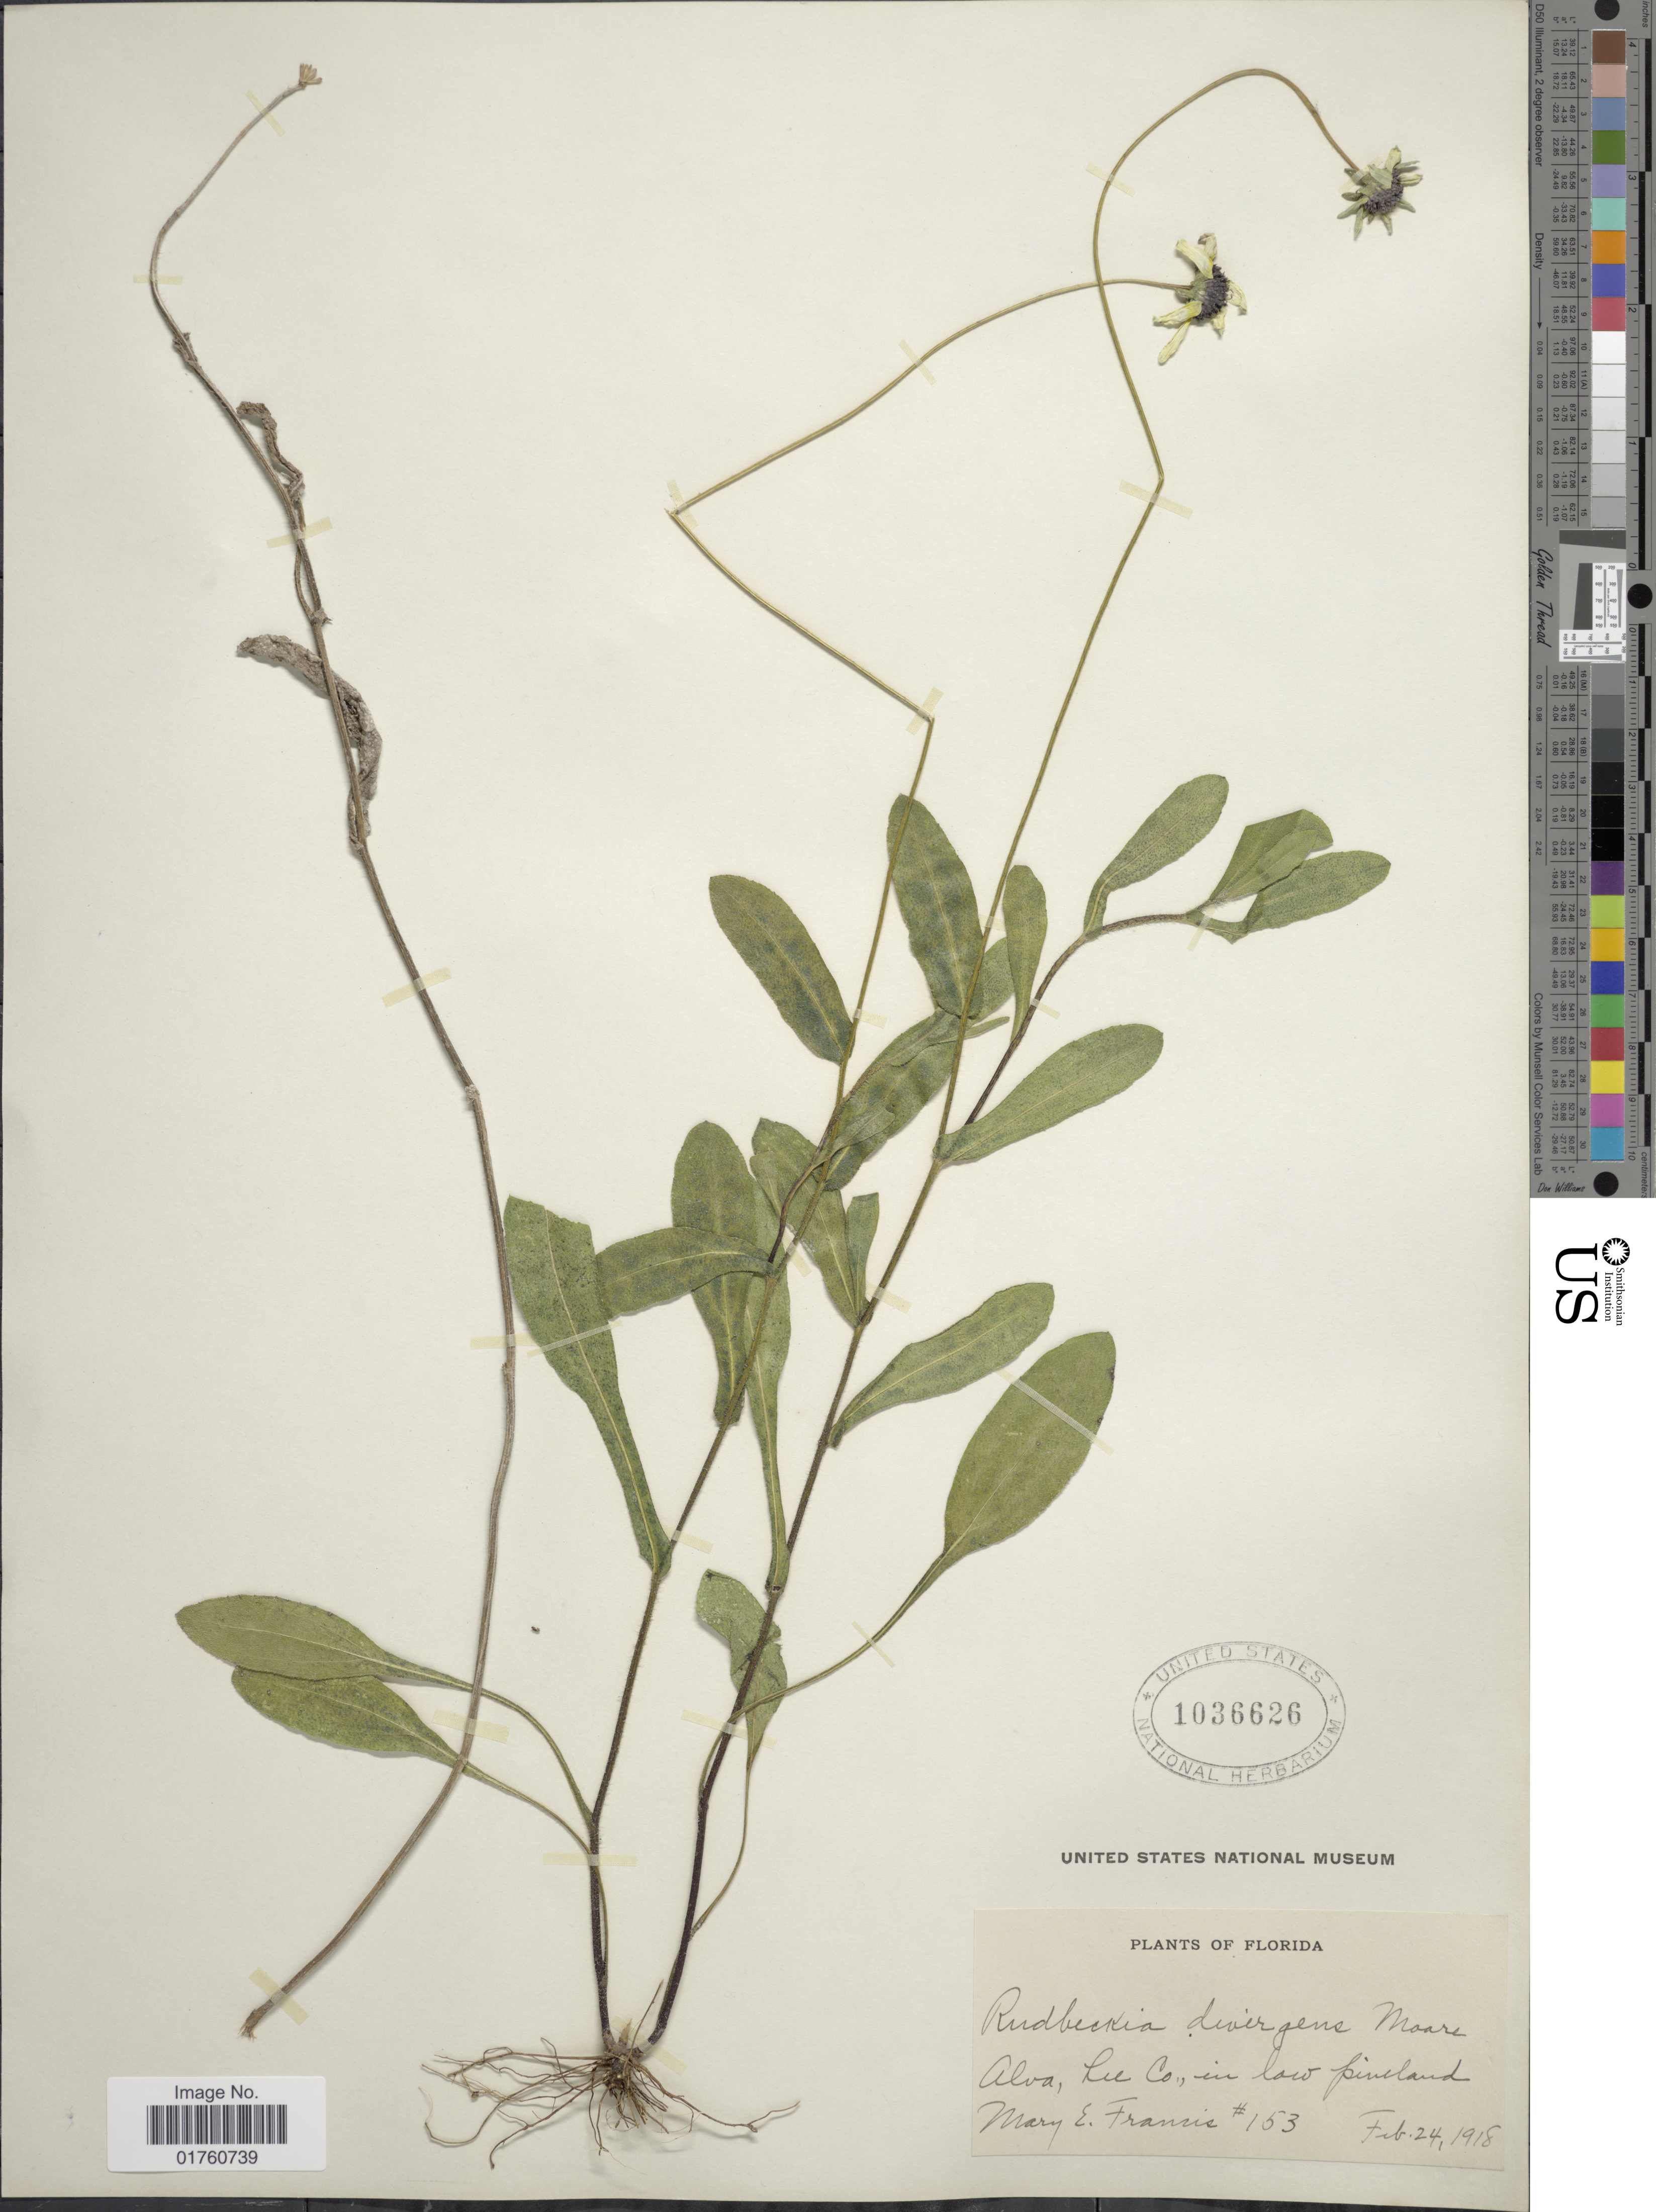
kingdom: Plantae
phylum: Tracheophyta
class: Magnoliopsida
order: Asterales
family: Asteraceae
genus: Rudbeckia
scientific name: Rudbeckia divergens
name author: T.V. Moore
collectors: M. E. Francis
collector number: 153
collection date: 1918-02-24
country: United States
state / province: Florida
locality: Alva, Lee Co., in low pineland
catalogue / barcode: US 1036626